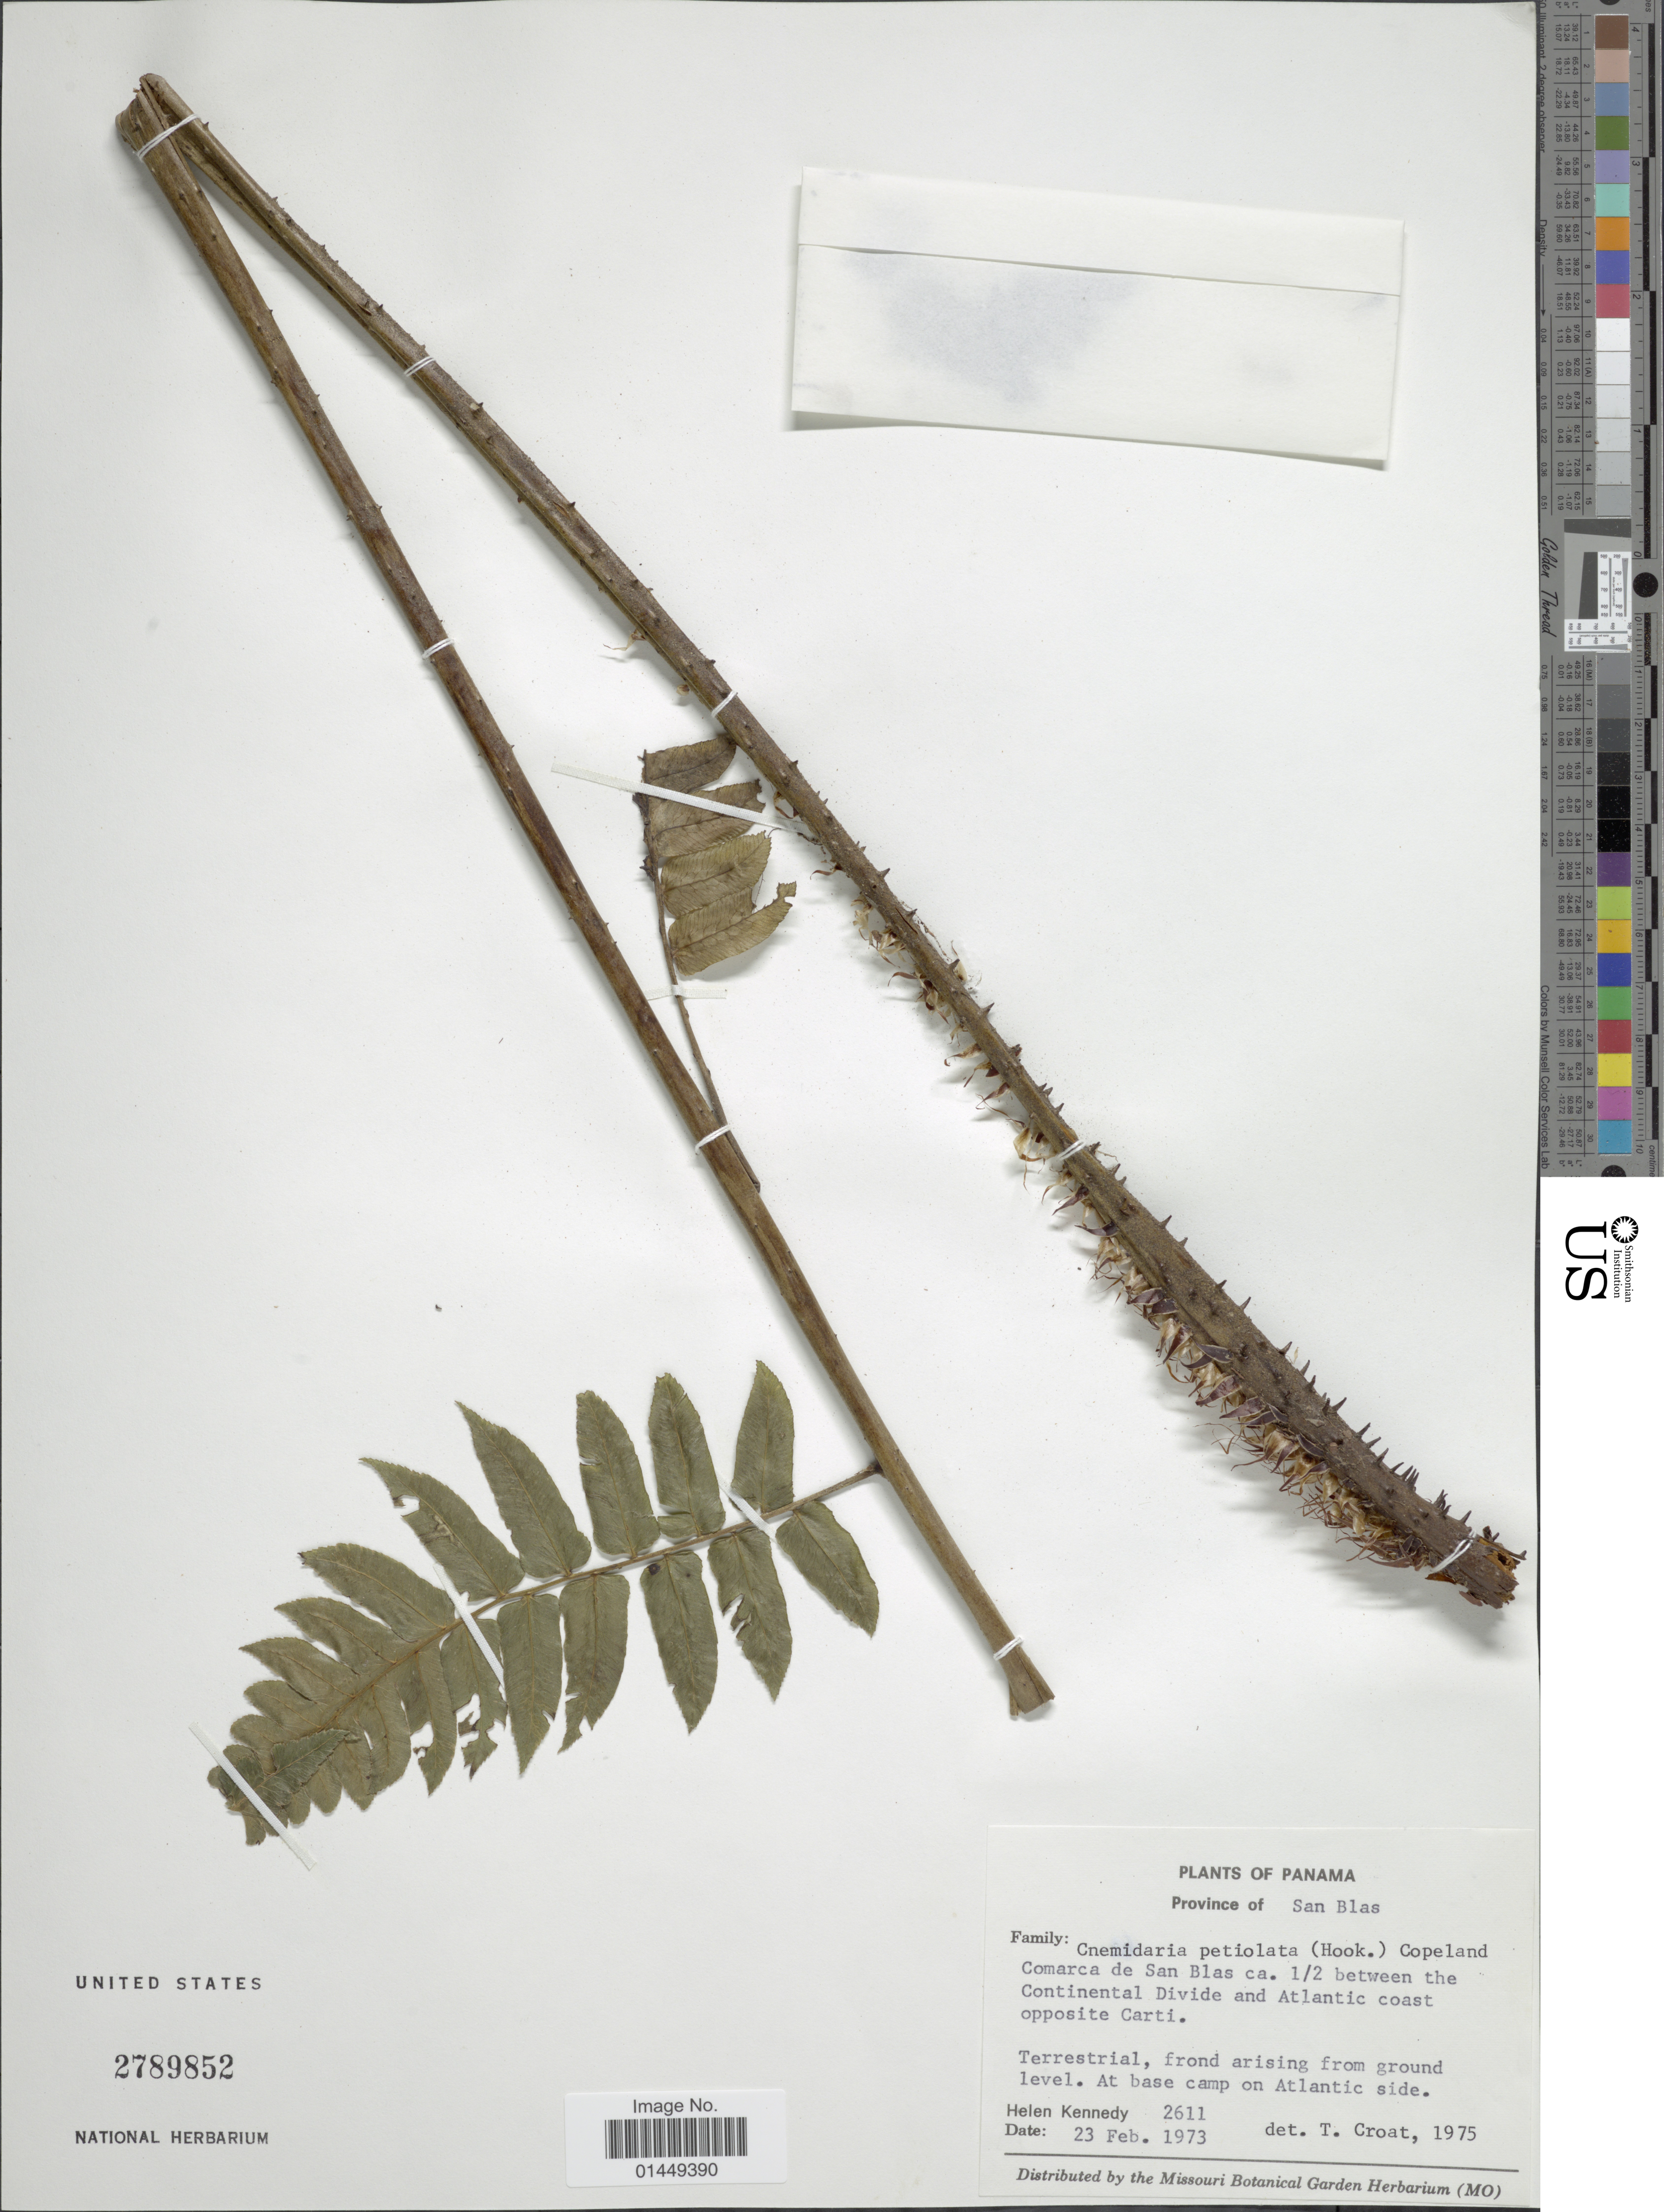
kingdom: Plantae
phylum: Tracheophyta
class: Polypodiopsida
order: Cyatheales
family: Cyatheaceae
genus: Cyathea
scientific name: Cyathea petiolata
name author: (Hook.) R.M. Tryon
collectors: H. Kennedy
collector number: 2611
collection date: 1973-02-23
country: Panama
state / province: Kuna Yala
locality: Province of San Blas. Comarca de San Blas ca. 1/2 between the Continental Divide and Atlantic coast opposite Carti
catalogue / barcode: US 2789852